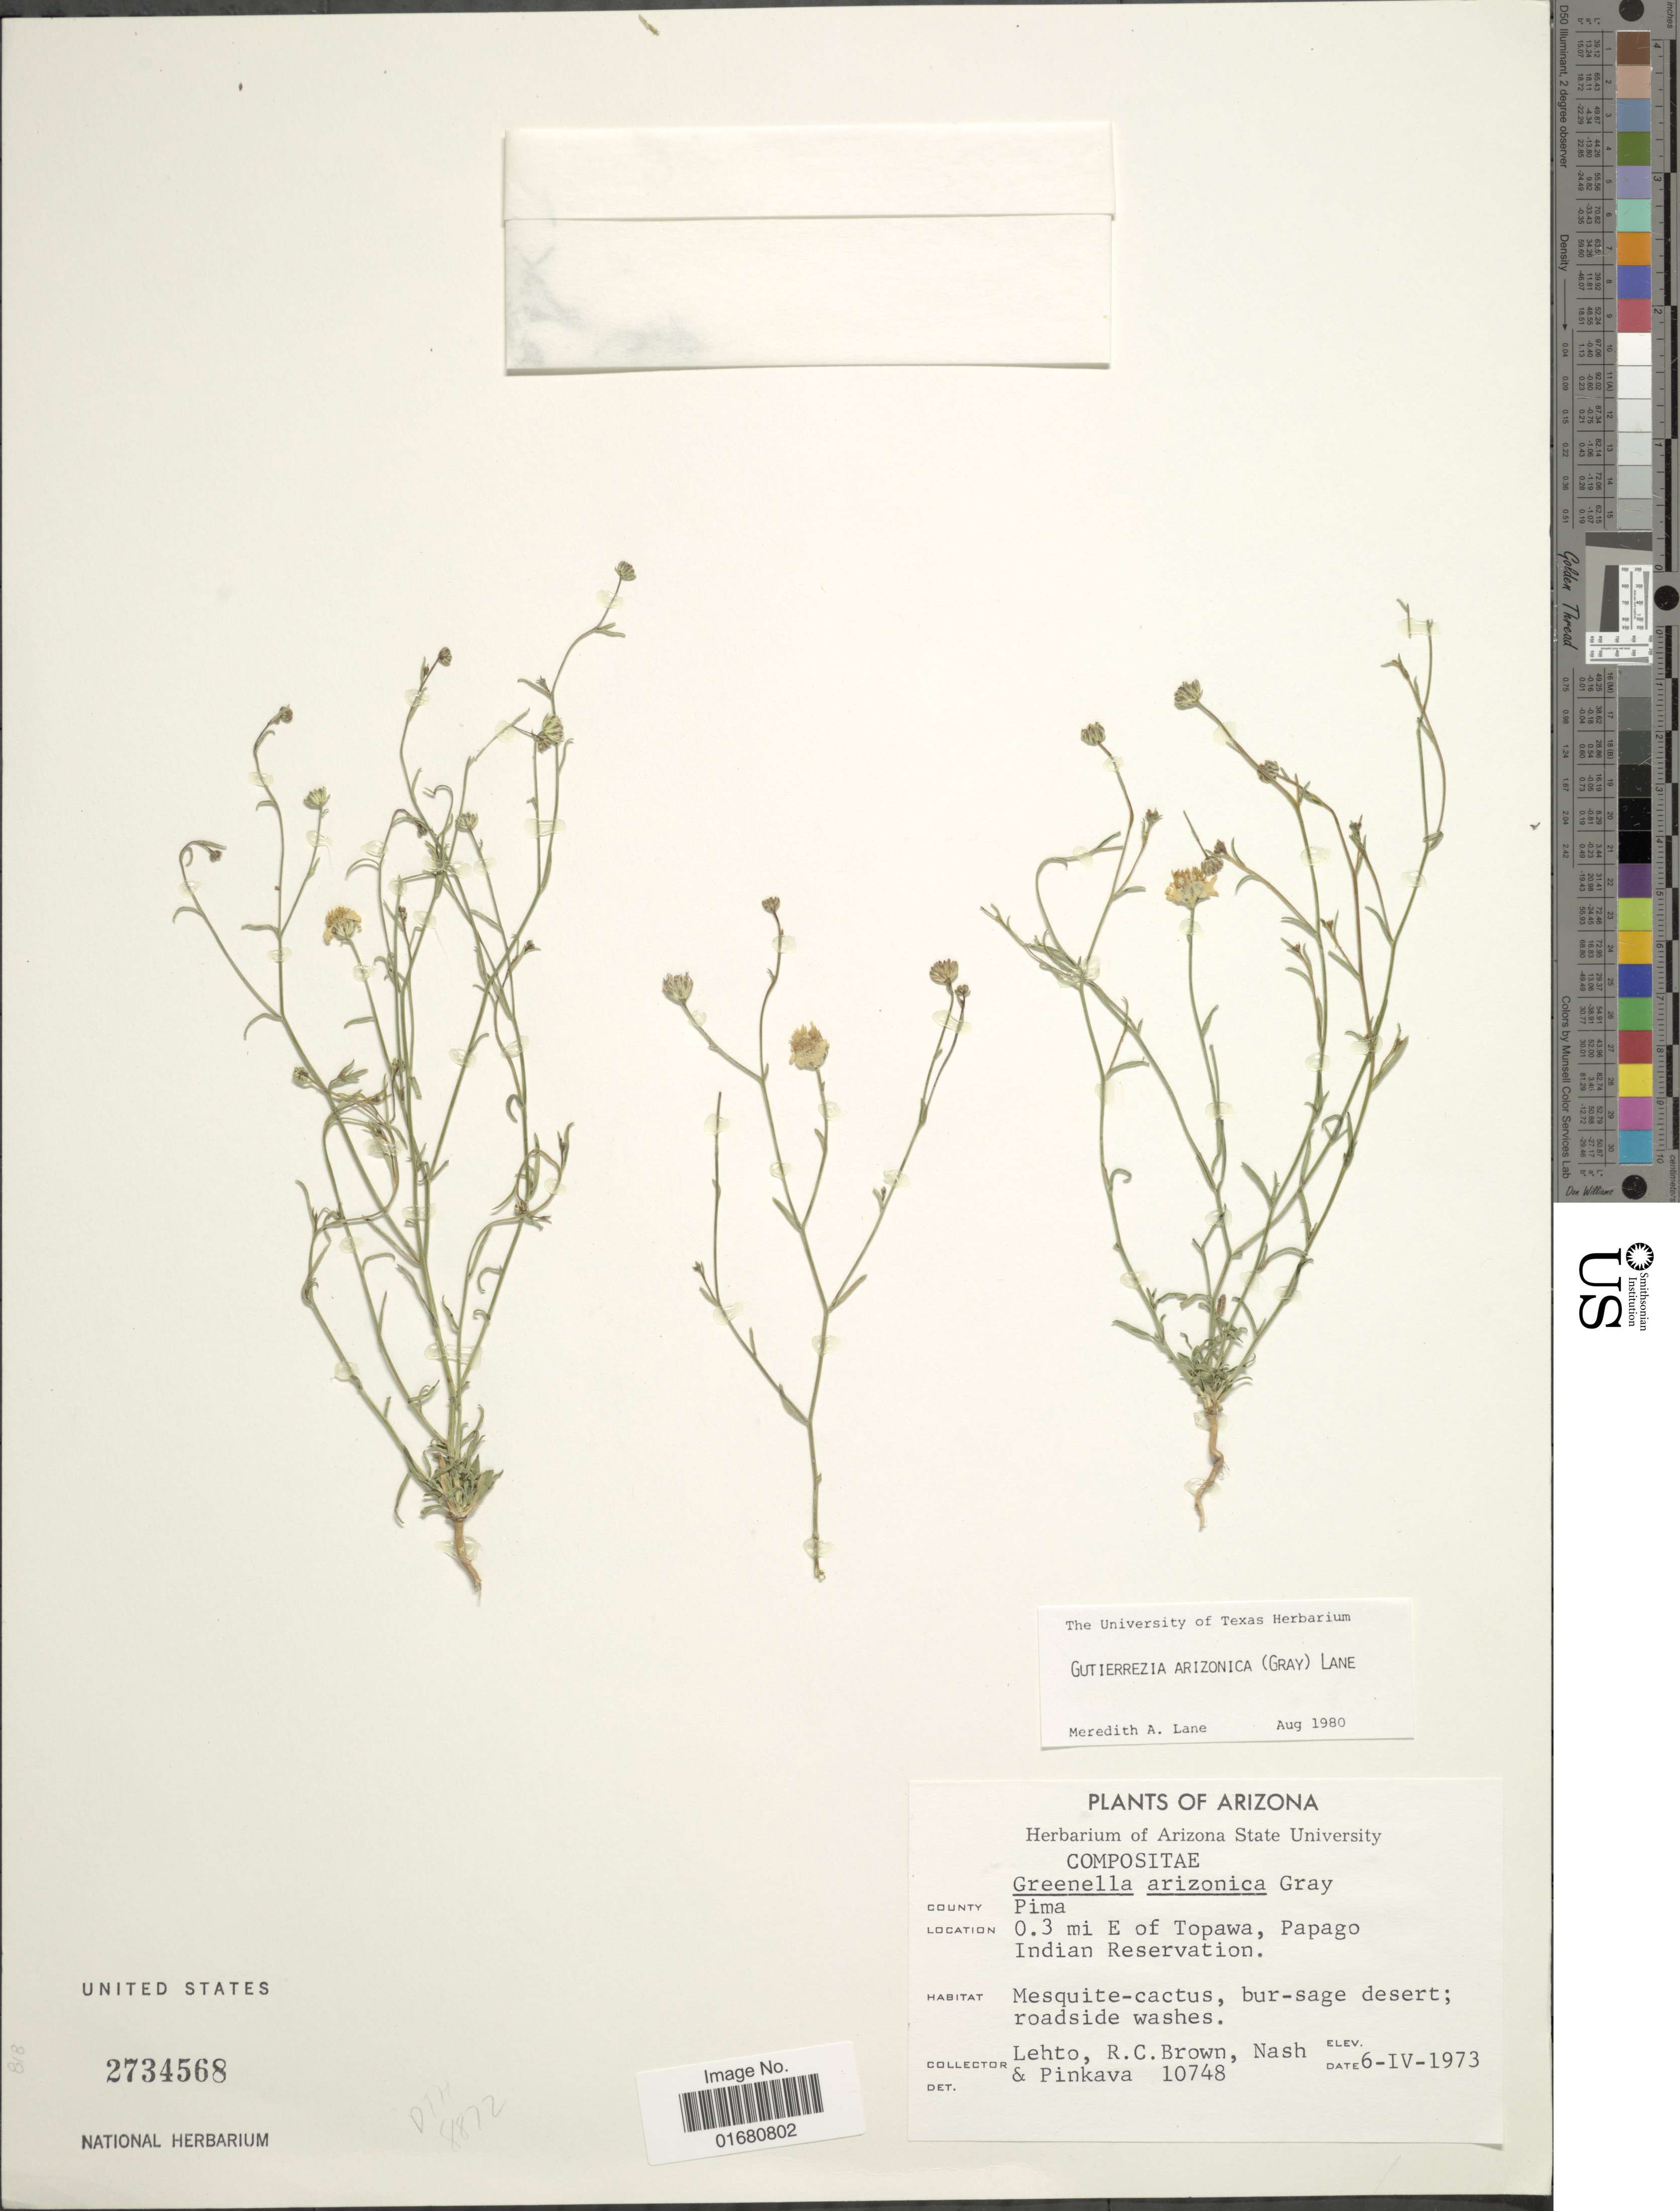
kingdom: Plantae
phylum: Tracheophyta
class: Magnoliopsida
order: Asterales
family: Asteraceae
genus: Gutierrezia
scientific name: Gutierrezia arizonica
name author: (A. Gray) M.A. Lane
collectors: -. Lehto, R. C. Brown, -- Nash & -. Pinkava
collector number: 10748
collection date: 1973-04-06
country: United States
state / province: Arizona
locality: Pima County, 0.3 mi E of Topawa, Papago, Indian Reservation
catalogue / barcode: US 2734568